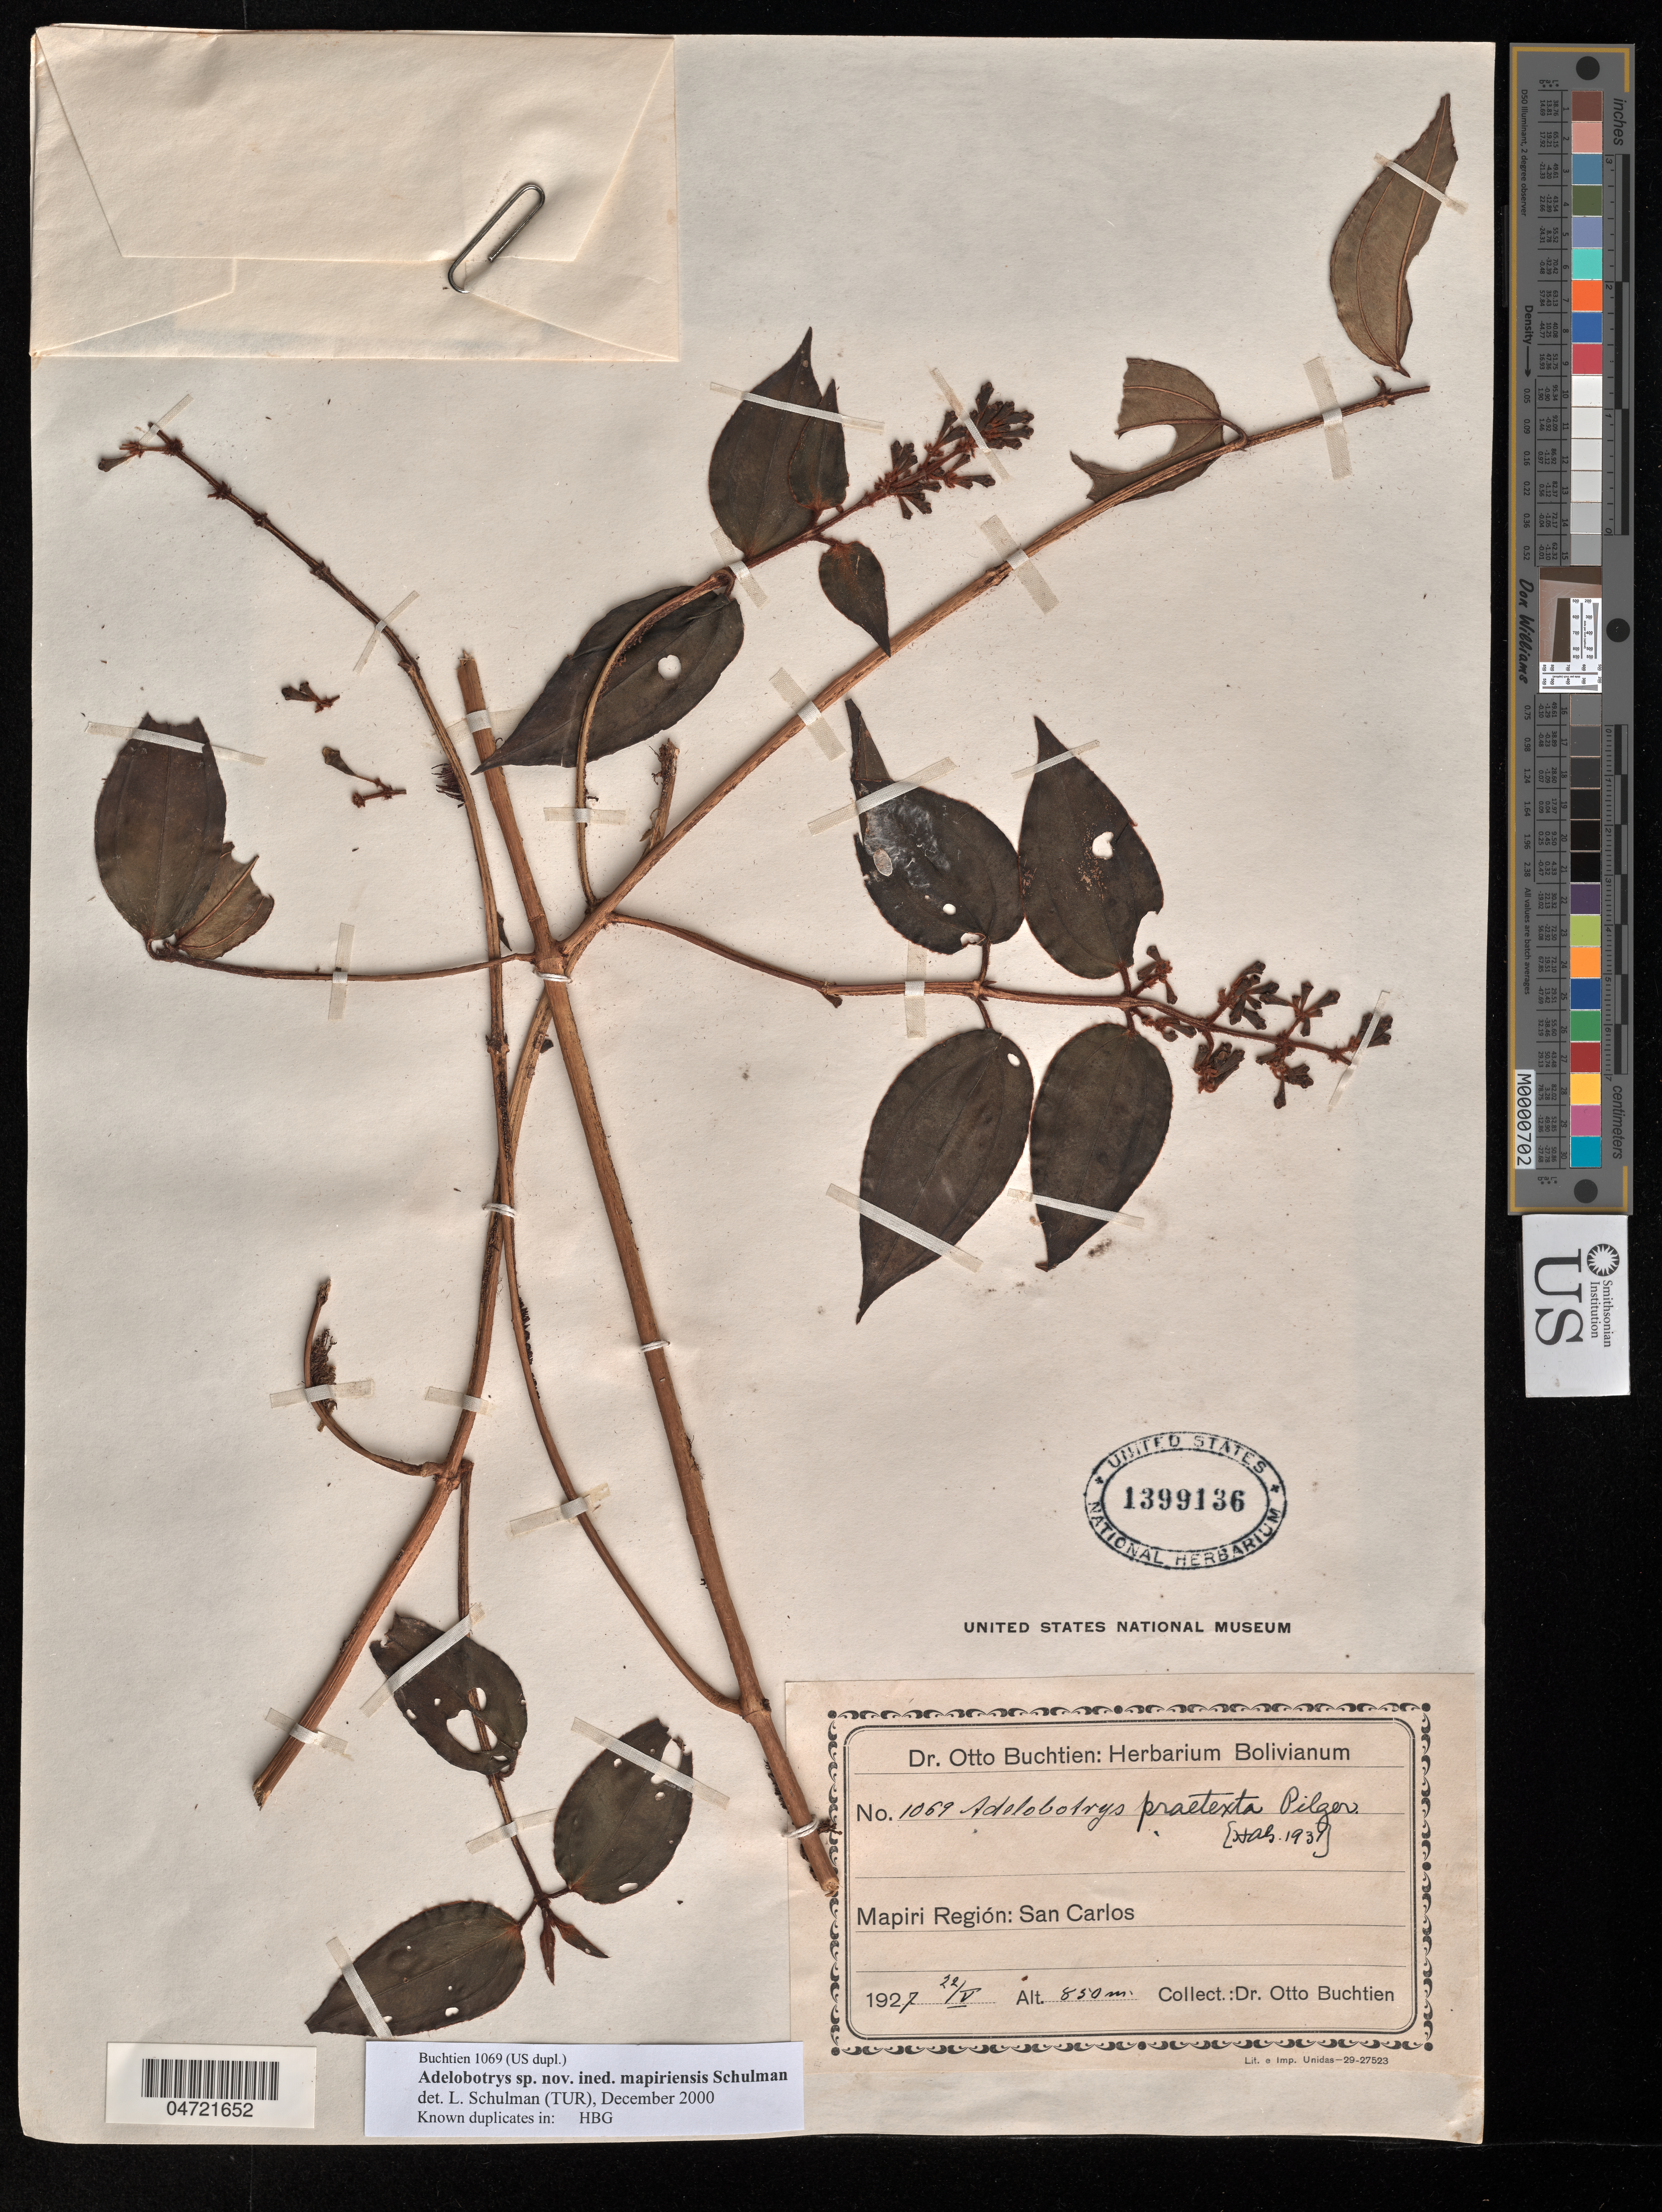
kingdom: Plantae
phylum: Tracheophyta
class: Magnoliopsida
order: Myrtales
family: Melastomataceae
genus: Adelobotrys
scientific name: Adelobotrys sp. nov.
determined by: Schulman, Leif, (TUR), University of Turku (FINLAND)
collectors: O. Buchtien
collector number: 1069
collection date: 1927-05-22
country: Bolivia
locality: Mapiri Región: San Carlos.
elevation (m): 850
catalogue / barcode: US 1399136